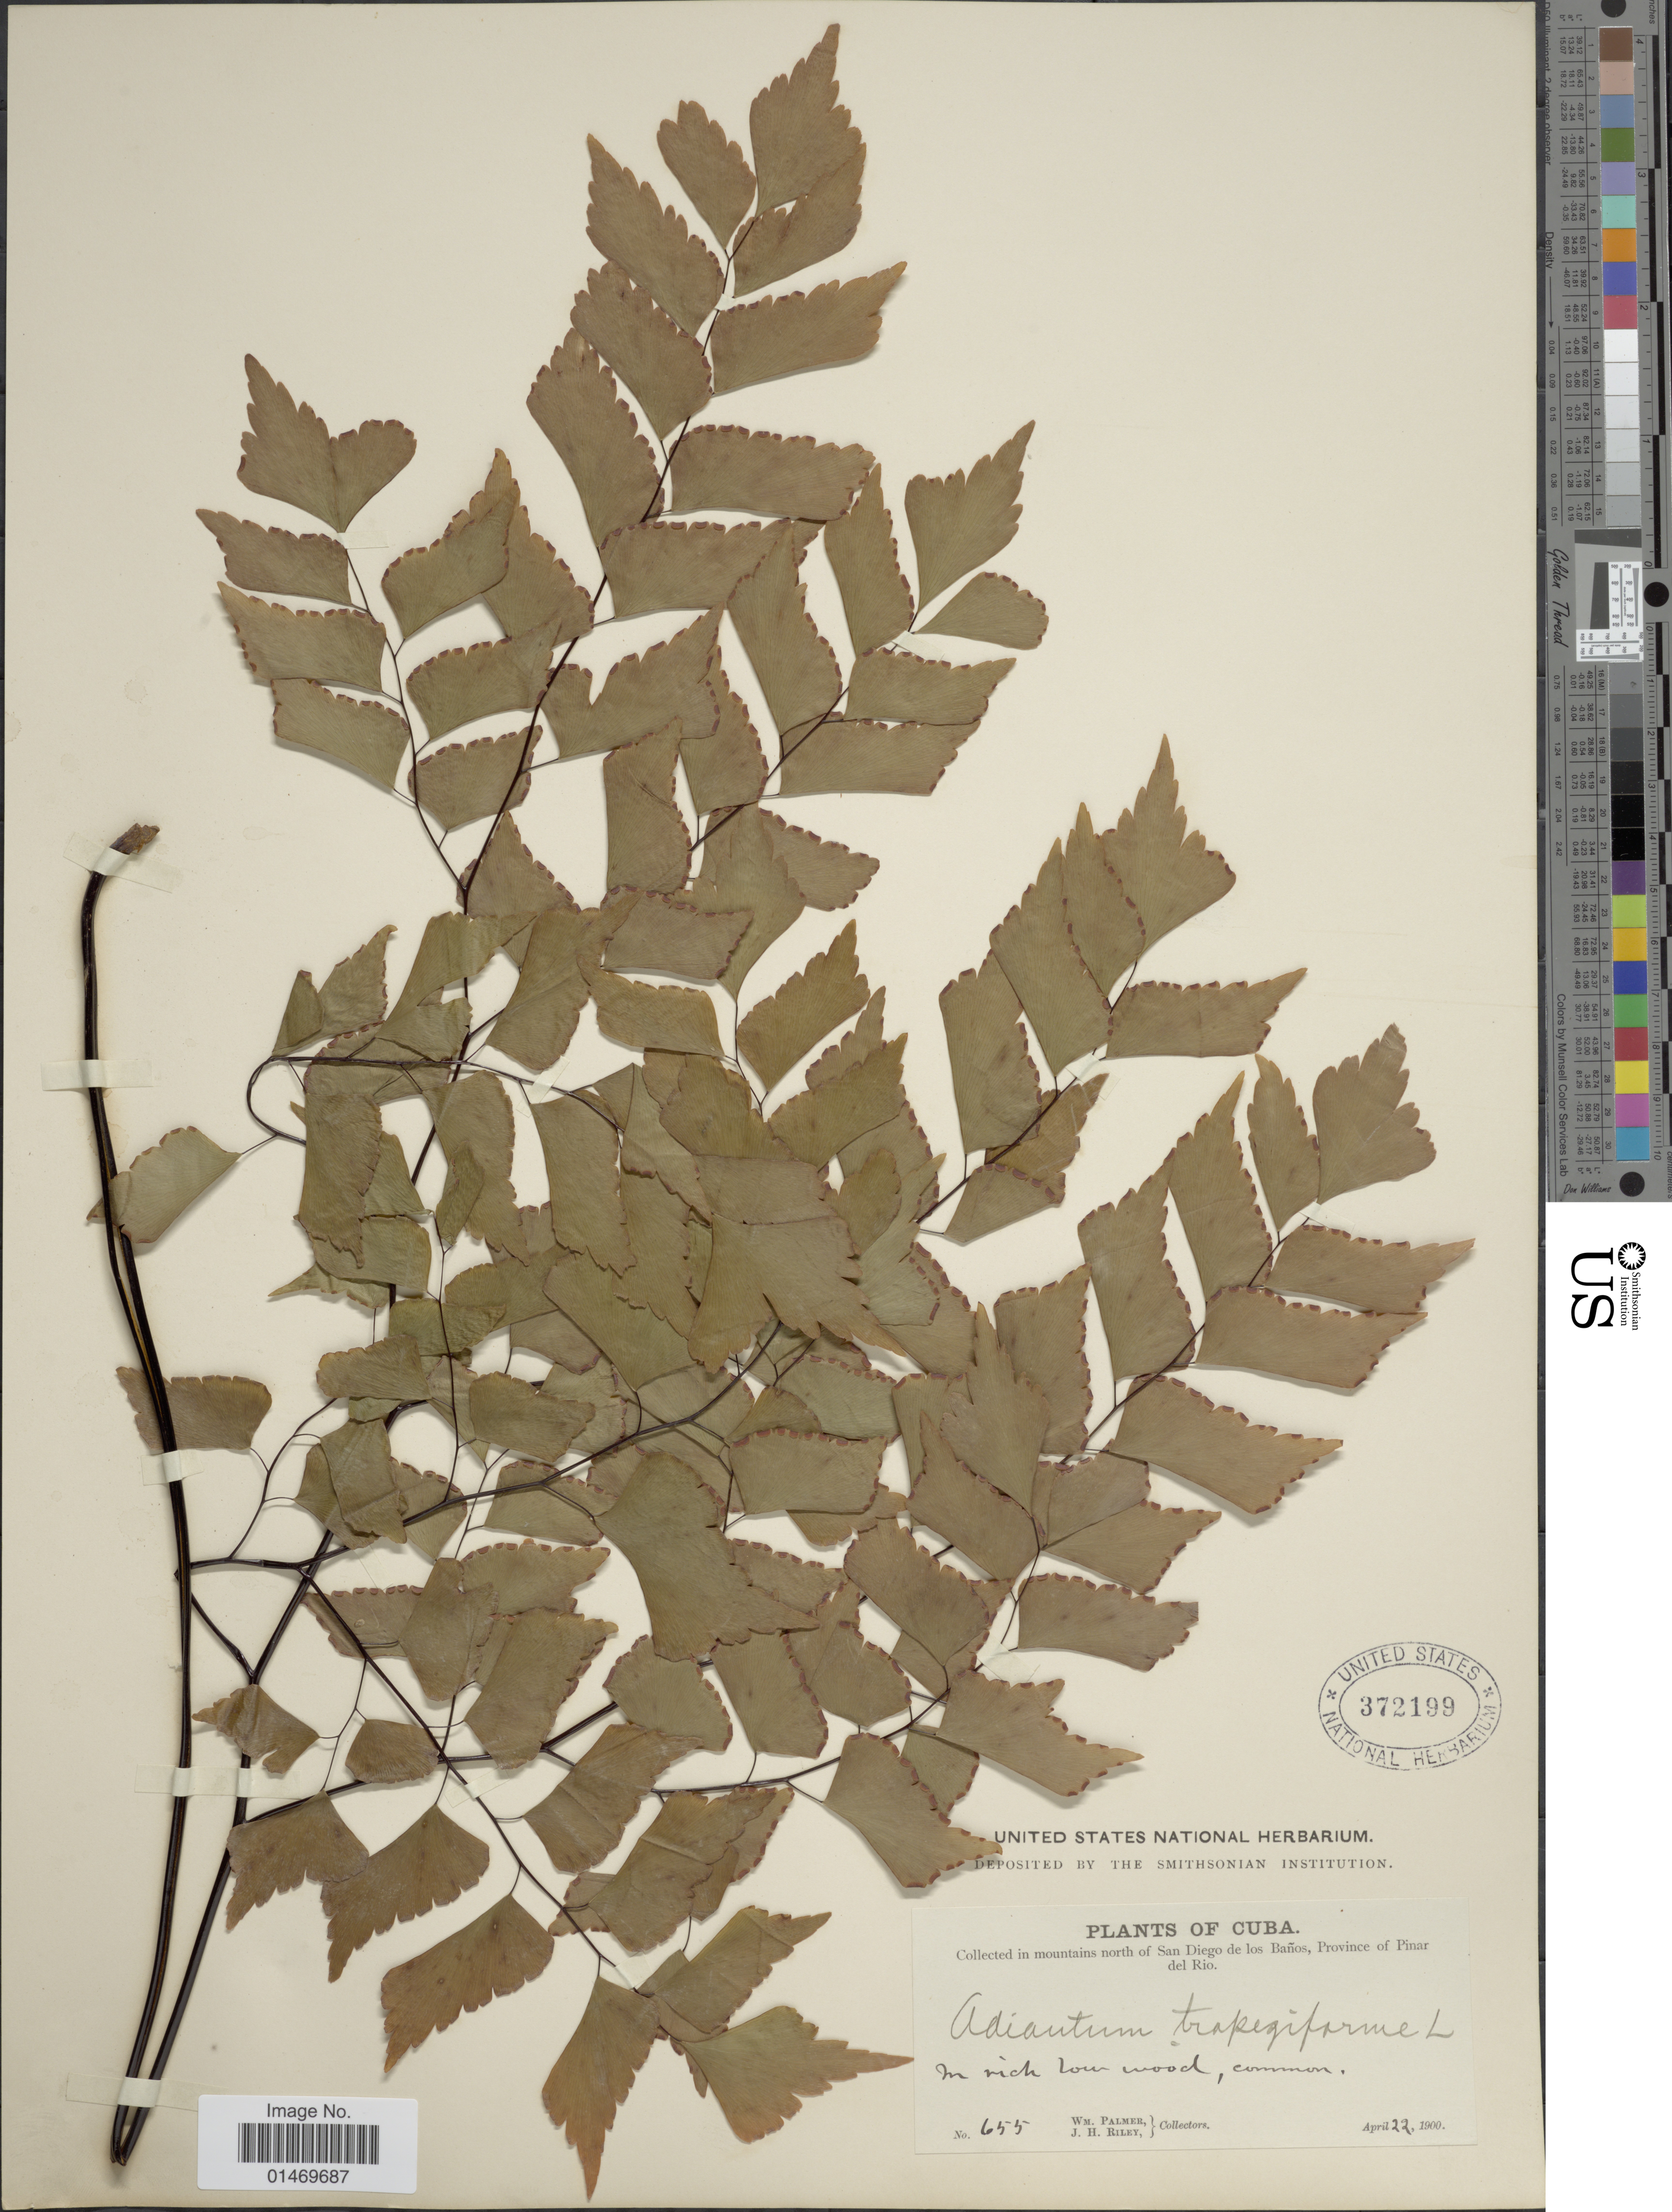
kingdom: Plantae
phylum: Tracheophyta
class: Polypodiopsida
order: Polypodiales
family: Pteridaceae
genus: Adiantum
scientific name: Adiantum trapeziforme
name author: L.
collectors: W. Palmer & J. H. Riley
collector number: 655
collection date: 1900-04-22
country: Cuba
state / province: Pinar del Río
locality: Cuba, mountains north of San Diego de los Banos.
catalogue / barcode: US 372199